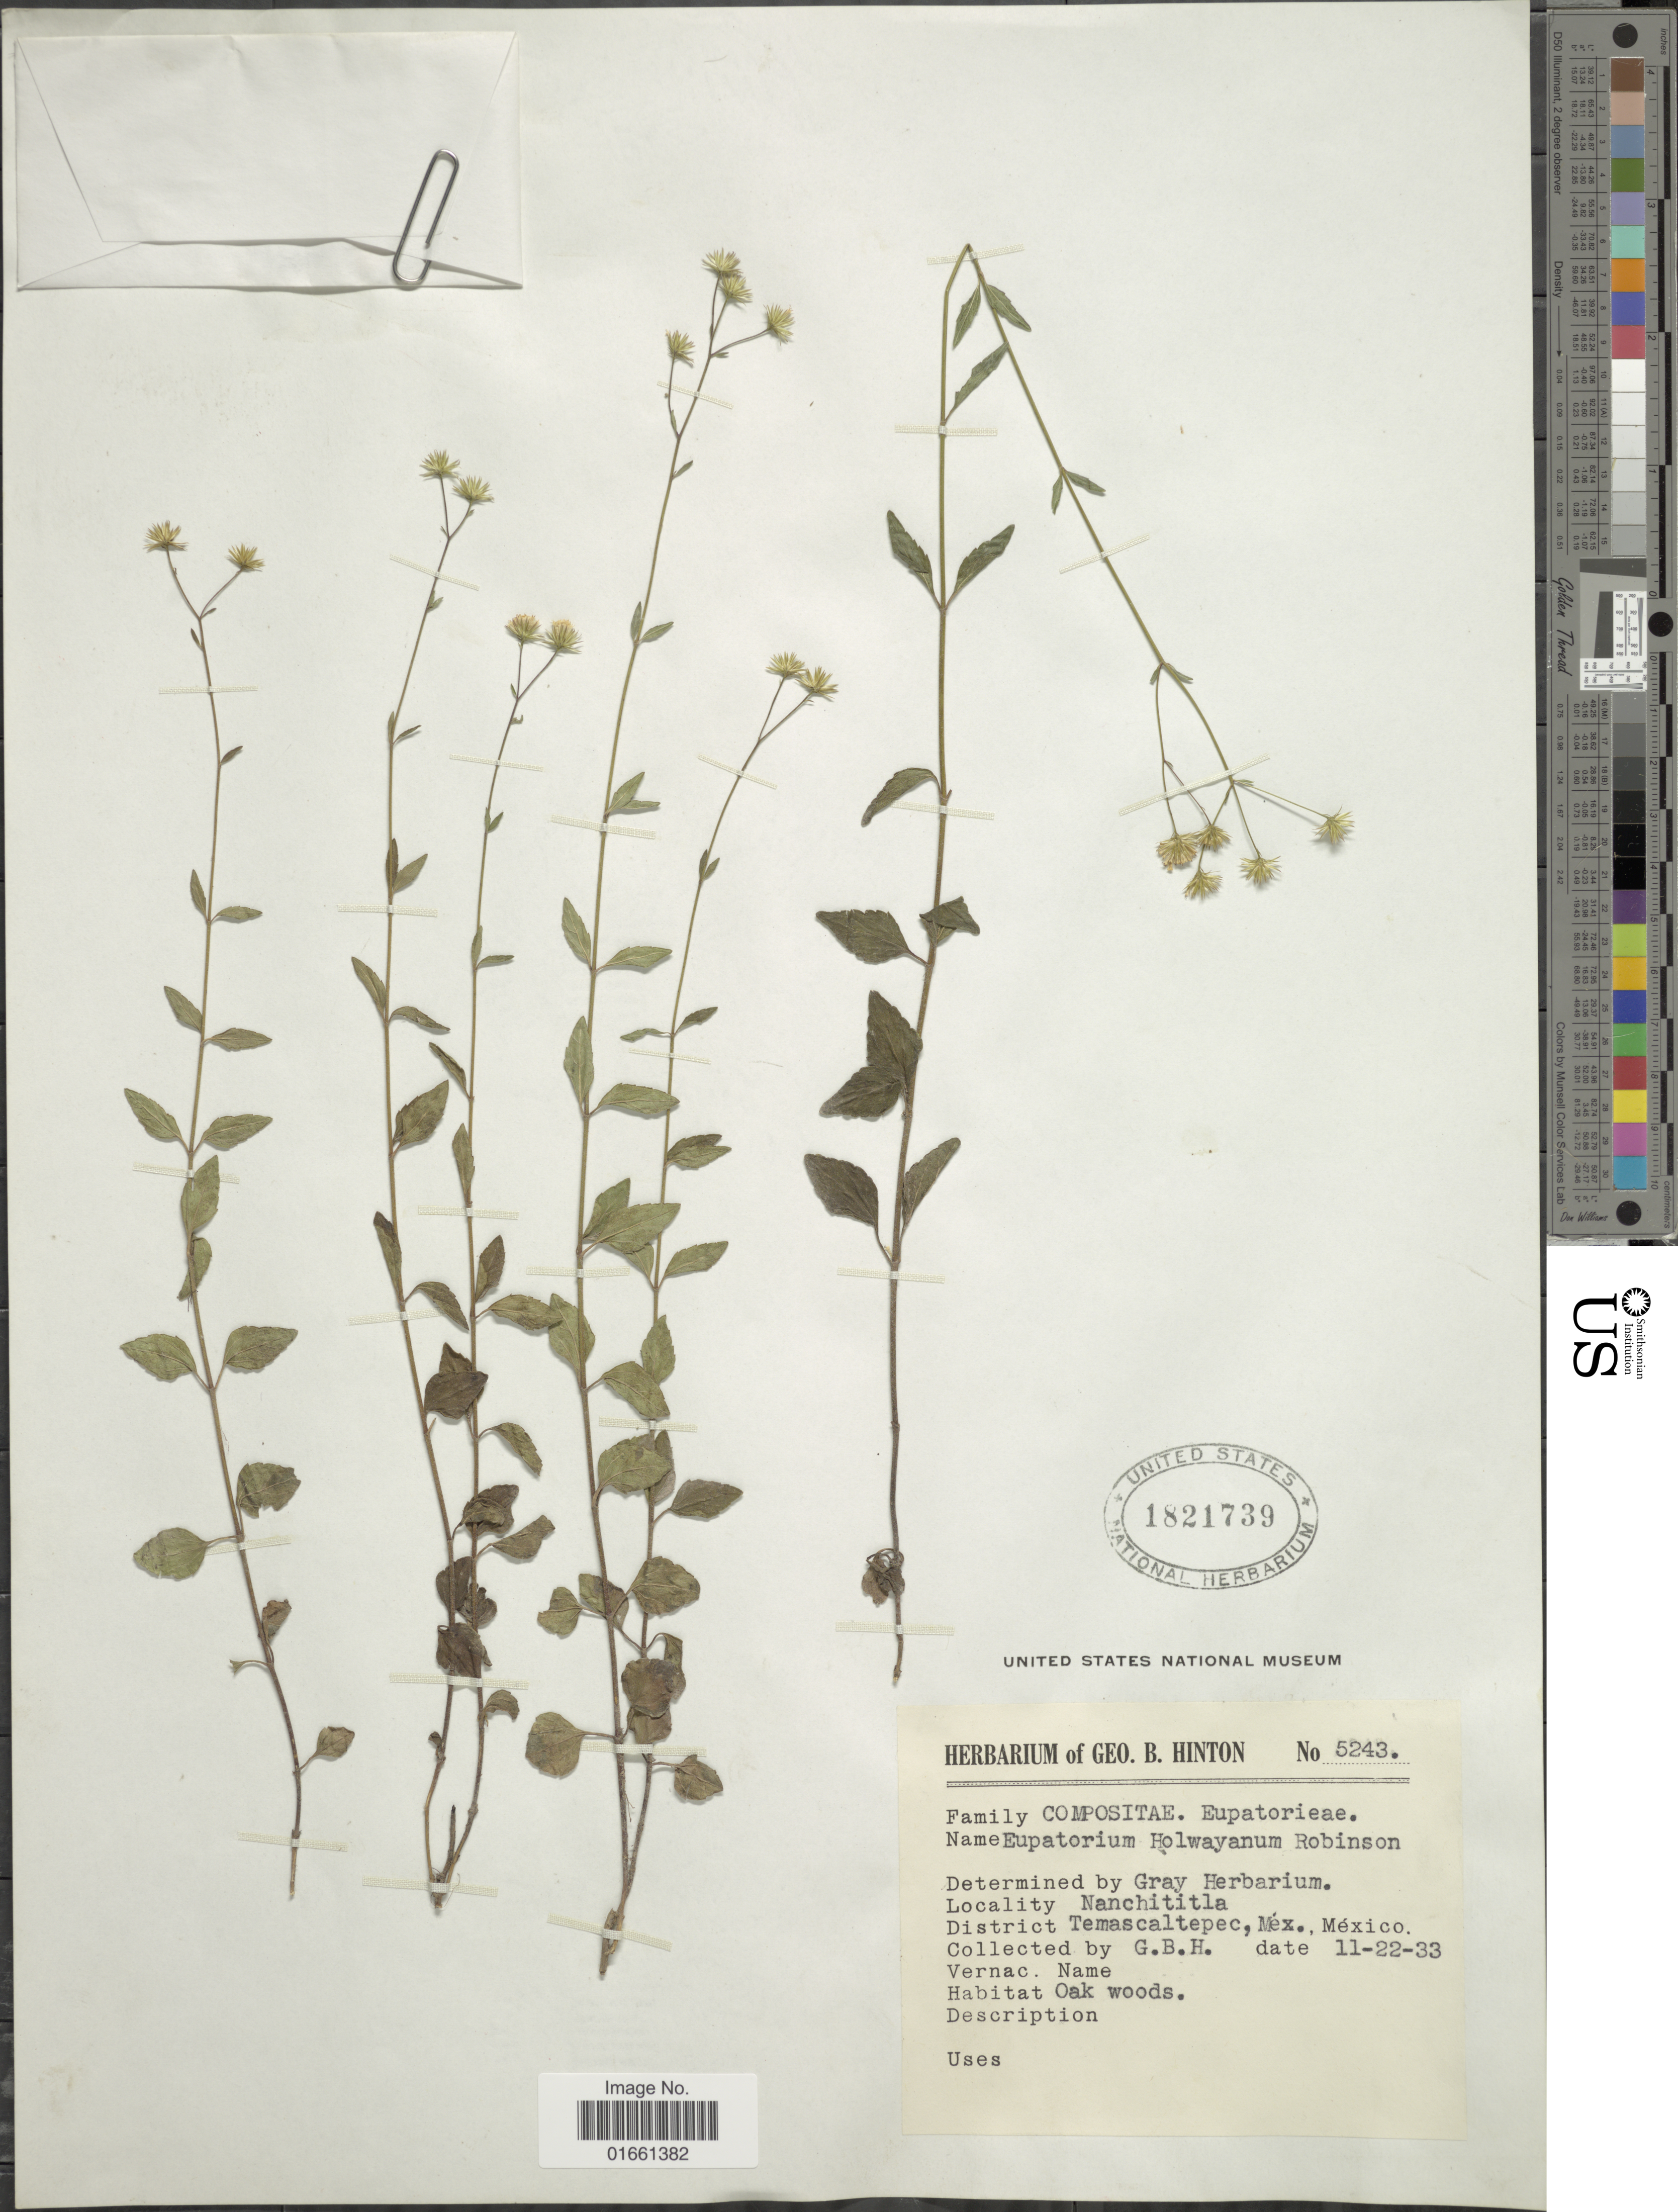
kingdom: Plantae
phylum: Tracheophyta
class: Magnoliopsida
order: Asterales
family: Asteraceae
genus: Fleischmannia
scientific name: Fleischmannia holwayana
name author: (B.L. Rob.) R.M. King & H. Rob.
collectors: G. B. Hinton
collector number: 5243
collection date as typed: Transcribed d/m/y: 22/11/33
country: Mexico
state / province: México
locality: Nanchititla, Temascaltepec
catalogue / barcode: US 1821739